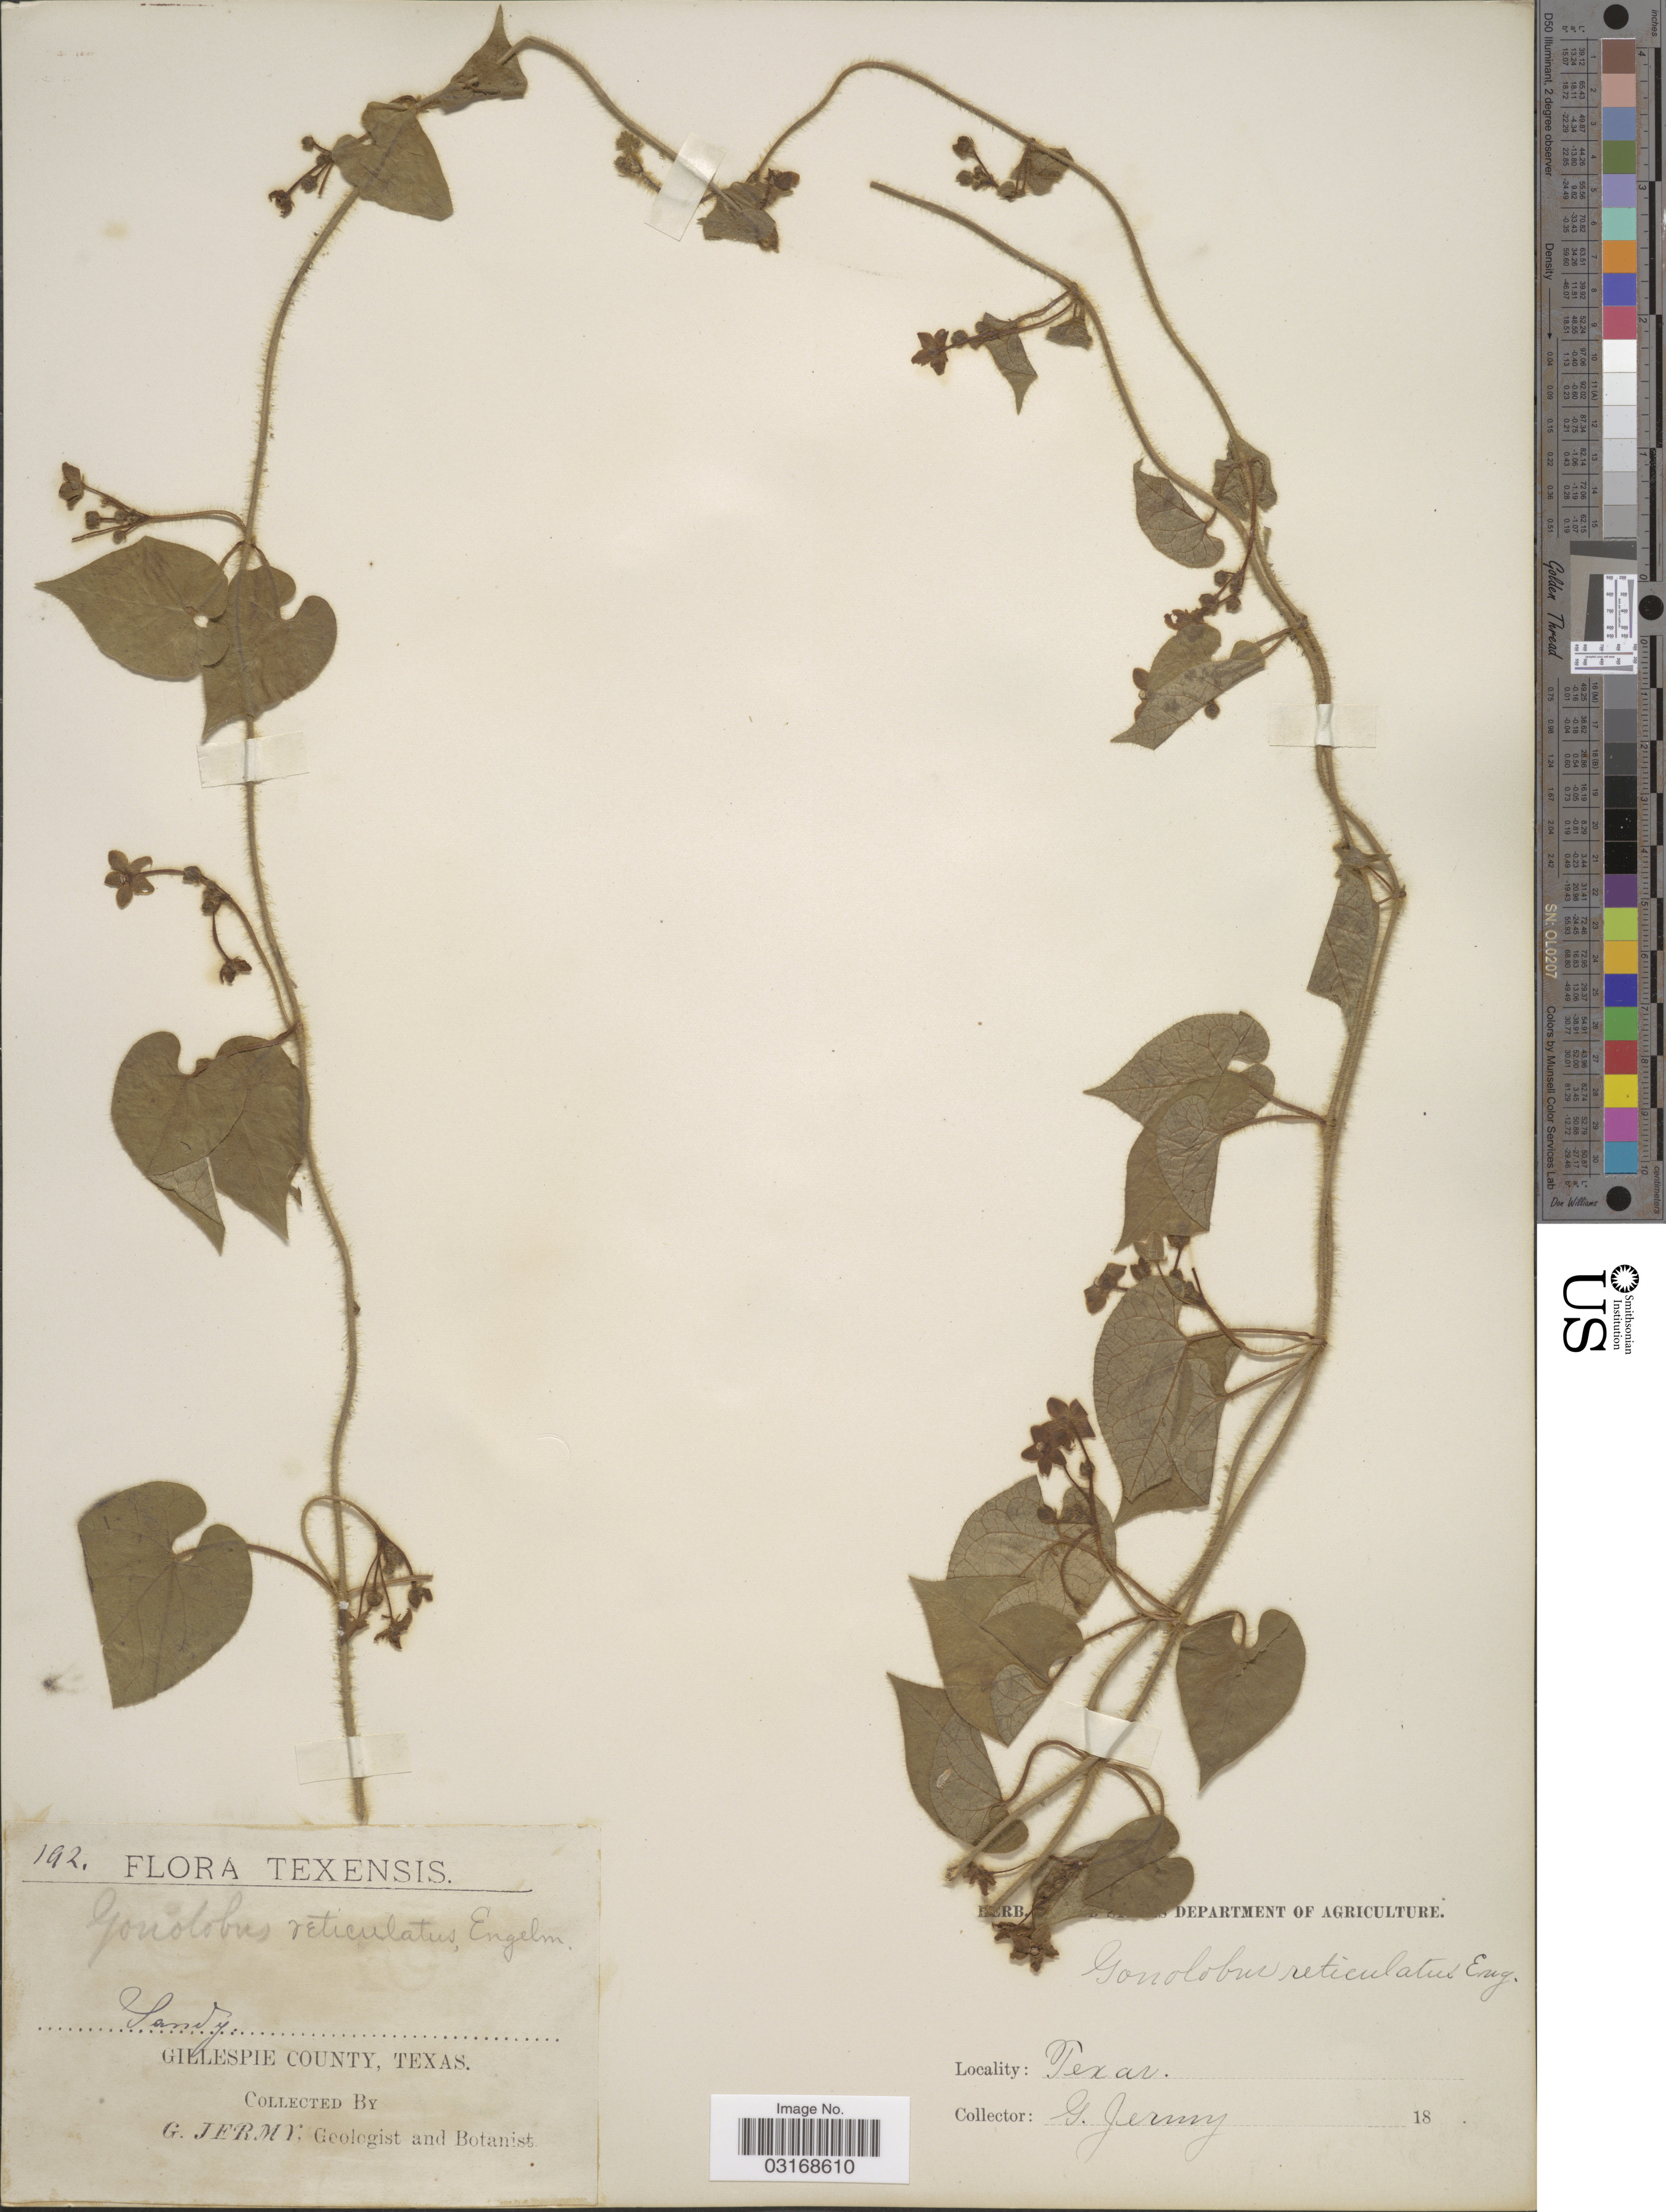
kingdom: Plantae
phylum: Tracheophyta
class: Magnoliopsida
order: Gentianales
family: Apocynaceae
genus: Matelea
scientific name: Matelea reticulata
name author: (Engelm. ex A. Gray) Woodson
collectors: G. Jermy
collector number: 192*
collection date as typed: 18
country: United States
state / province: Texas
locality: Gillespie County.